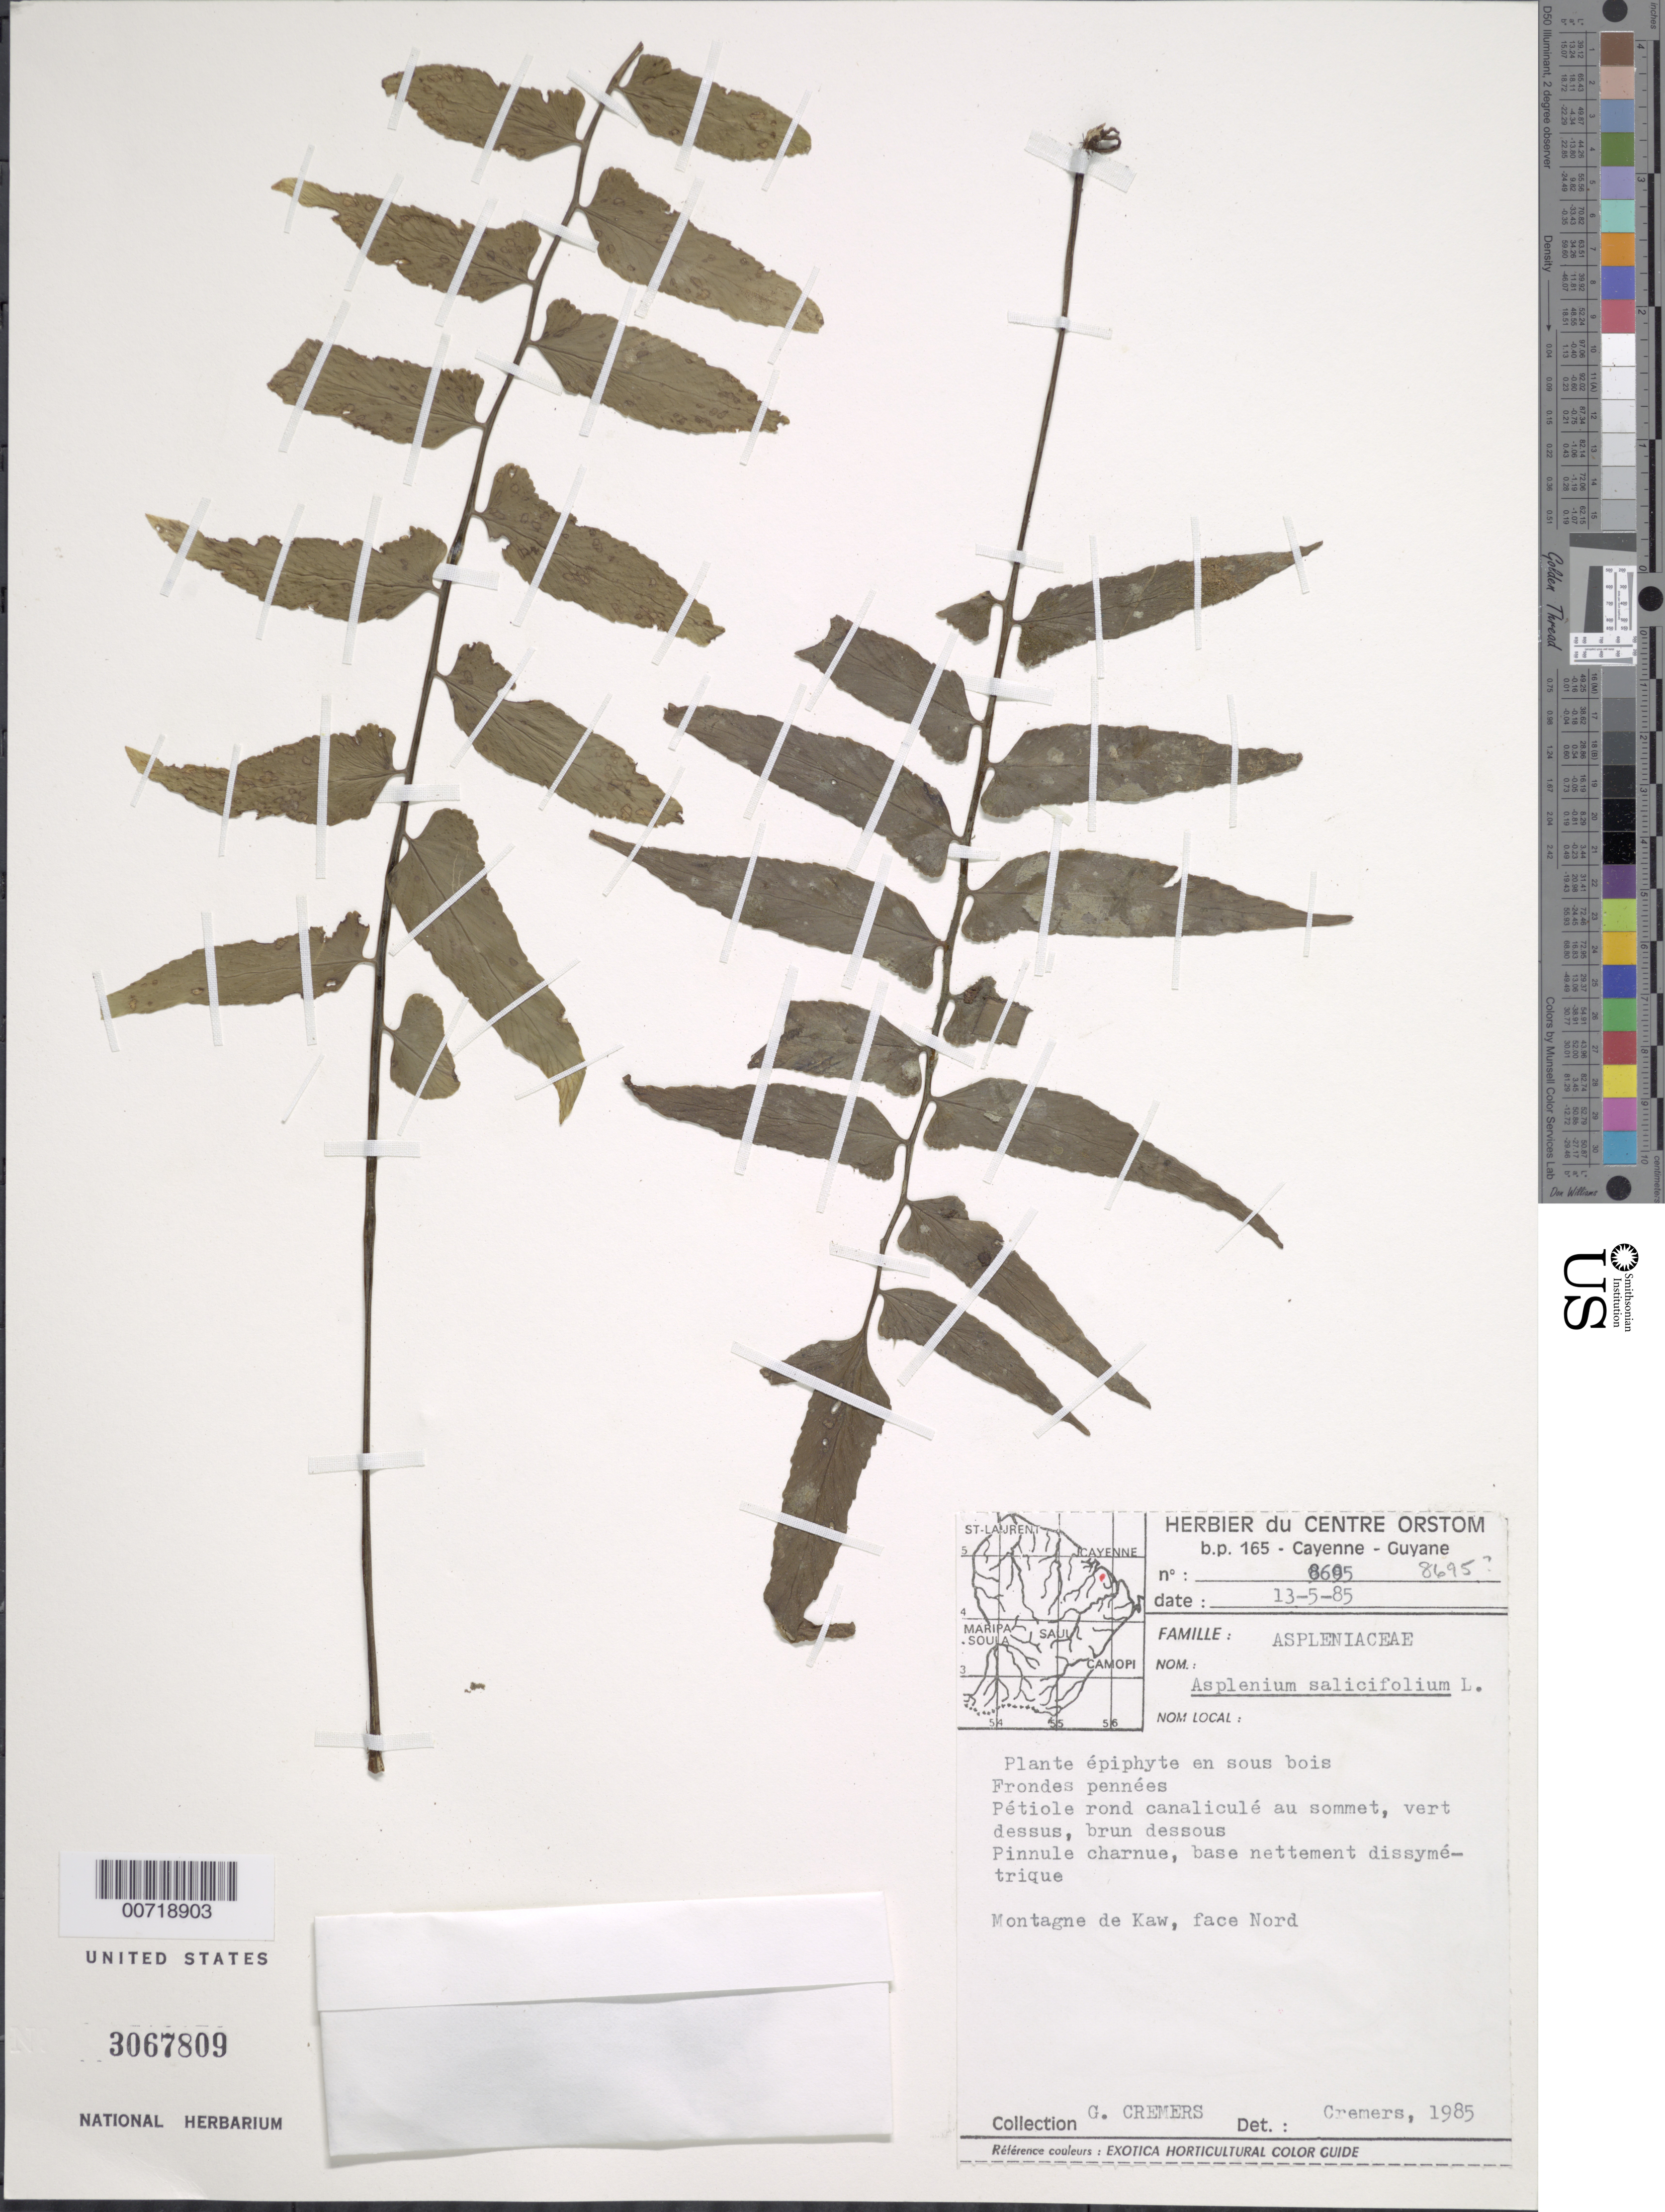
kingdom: Plantae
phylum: Tracheophyta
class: Polypodiopsida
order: Polypodiales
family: Aspleniaceae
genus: Asplenium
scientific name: Asplenium salicifolium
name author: L.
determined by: Cremers, Georges A.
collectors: G. Cremers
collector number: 8695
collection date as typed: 13-May-85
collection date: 1985-05-13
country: French Guiana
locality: Montagne de Kaw, face Nord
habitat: Understory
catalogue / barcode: US 3067809